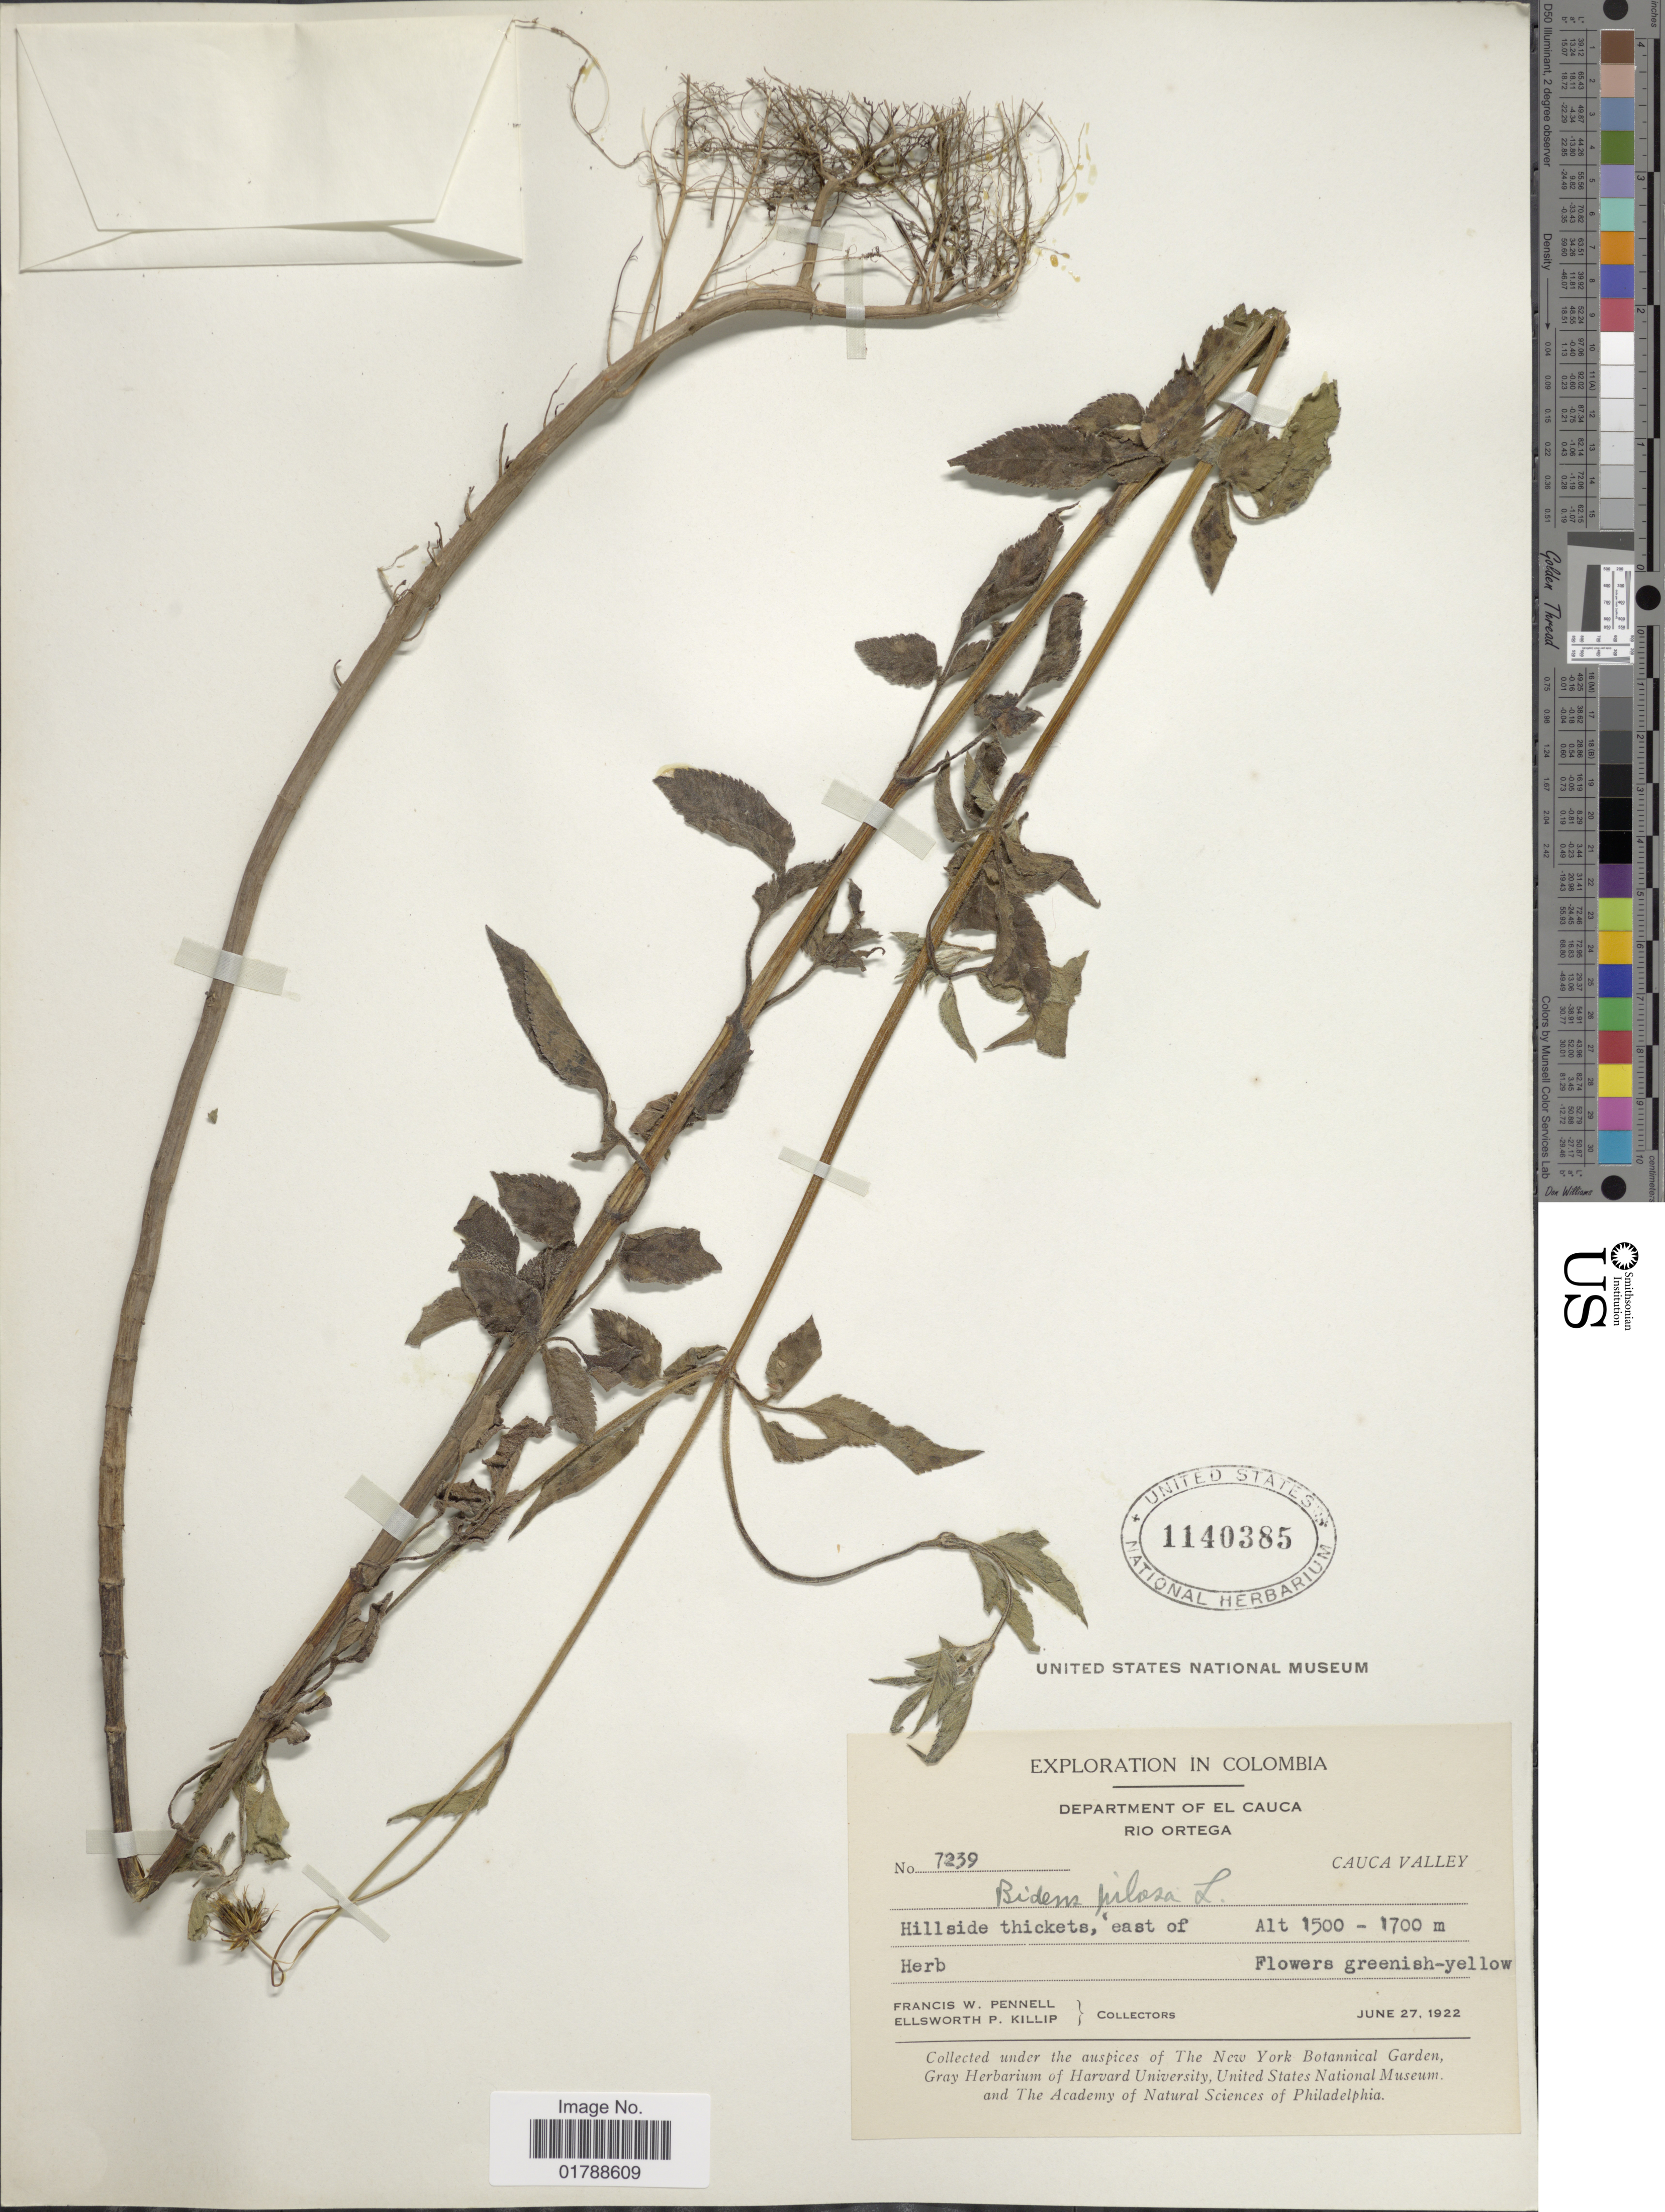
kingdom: Plantae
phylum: Tracheophyta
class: Magnoliopsida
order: Asterales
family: Asteraceae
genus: Bidens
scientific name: Bidens pilosa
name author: L.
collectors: F. W. Pennell & E. P. Killip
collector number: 7239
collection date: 1922-06-27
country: Colombia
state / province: Cauca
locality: Rio Ortega. Cauca Valley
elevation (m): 1500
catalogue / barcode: US 1140385